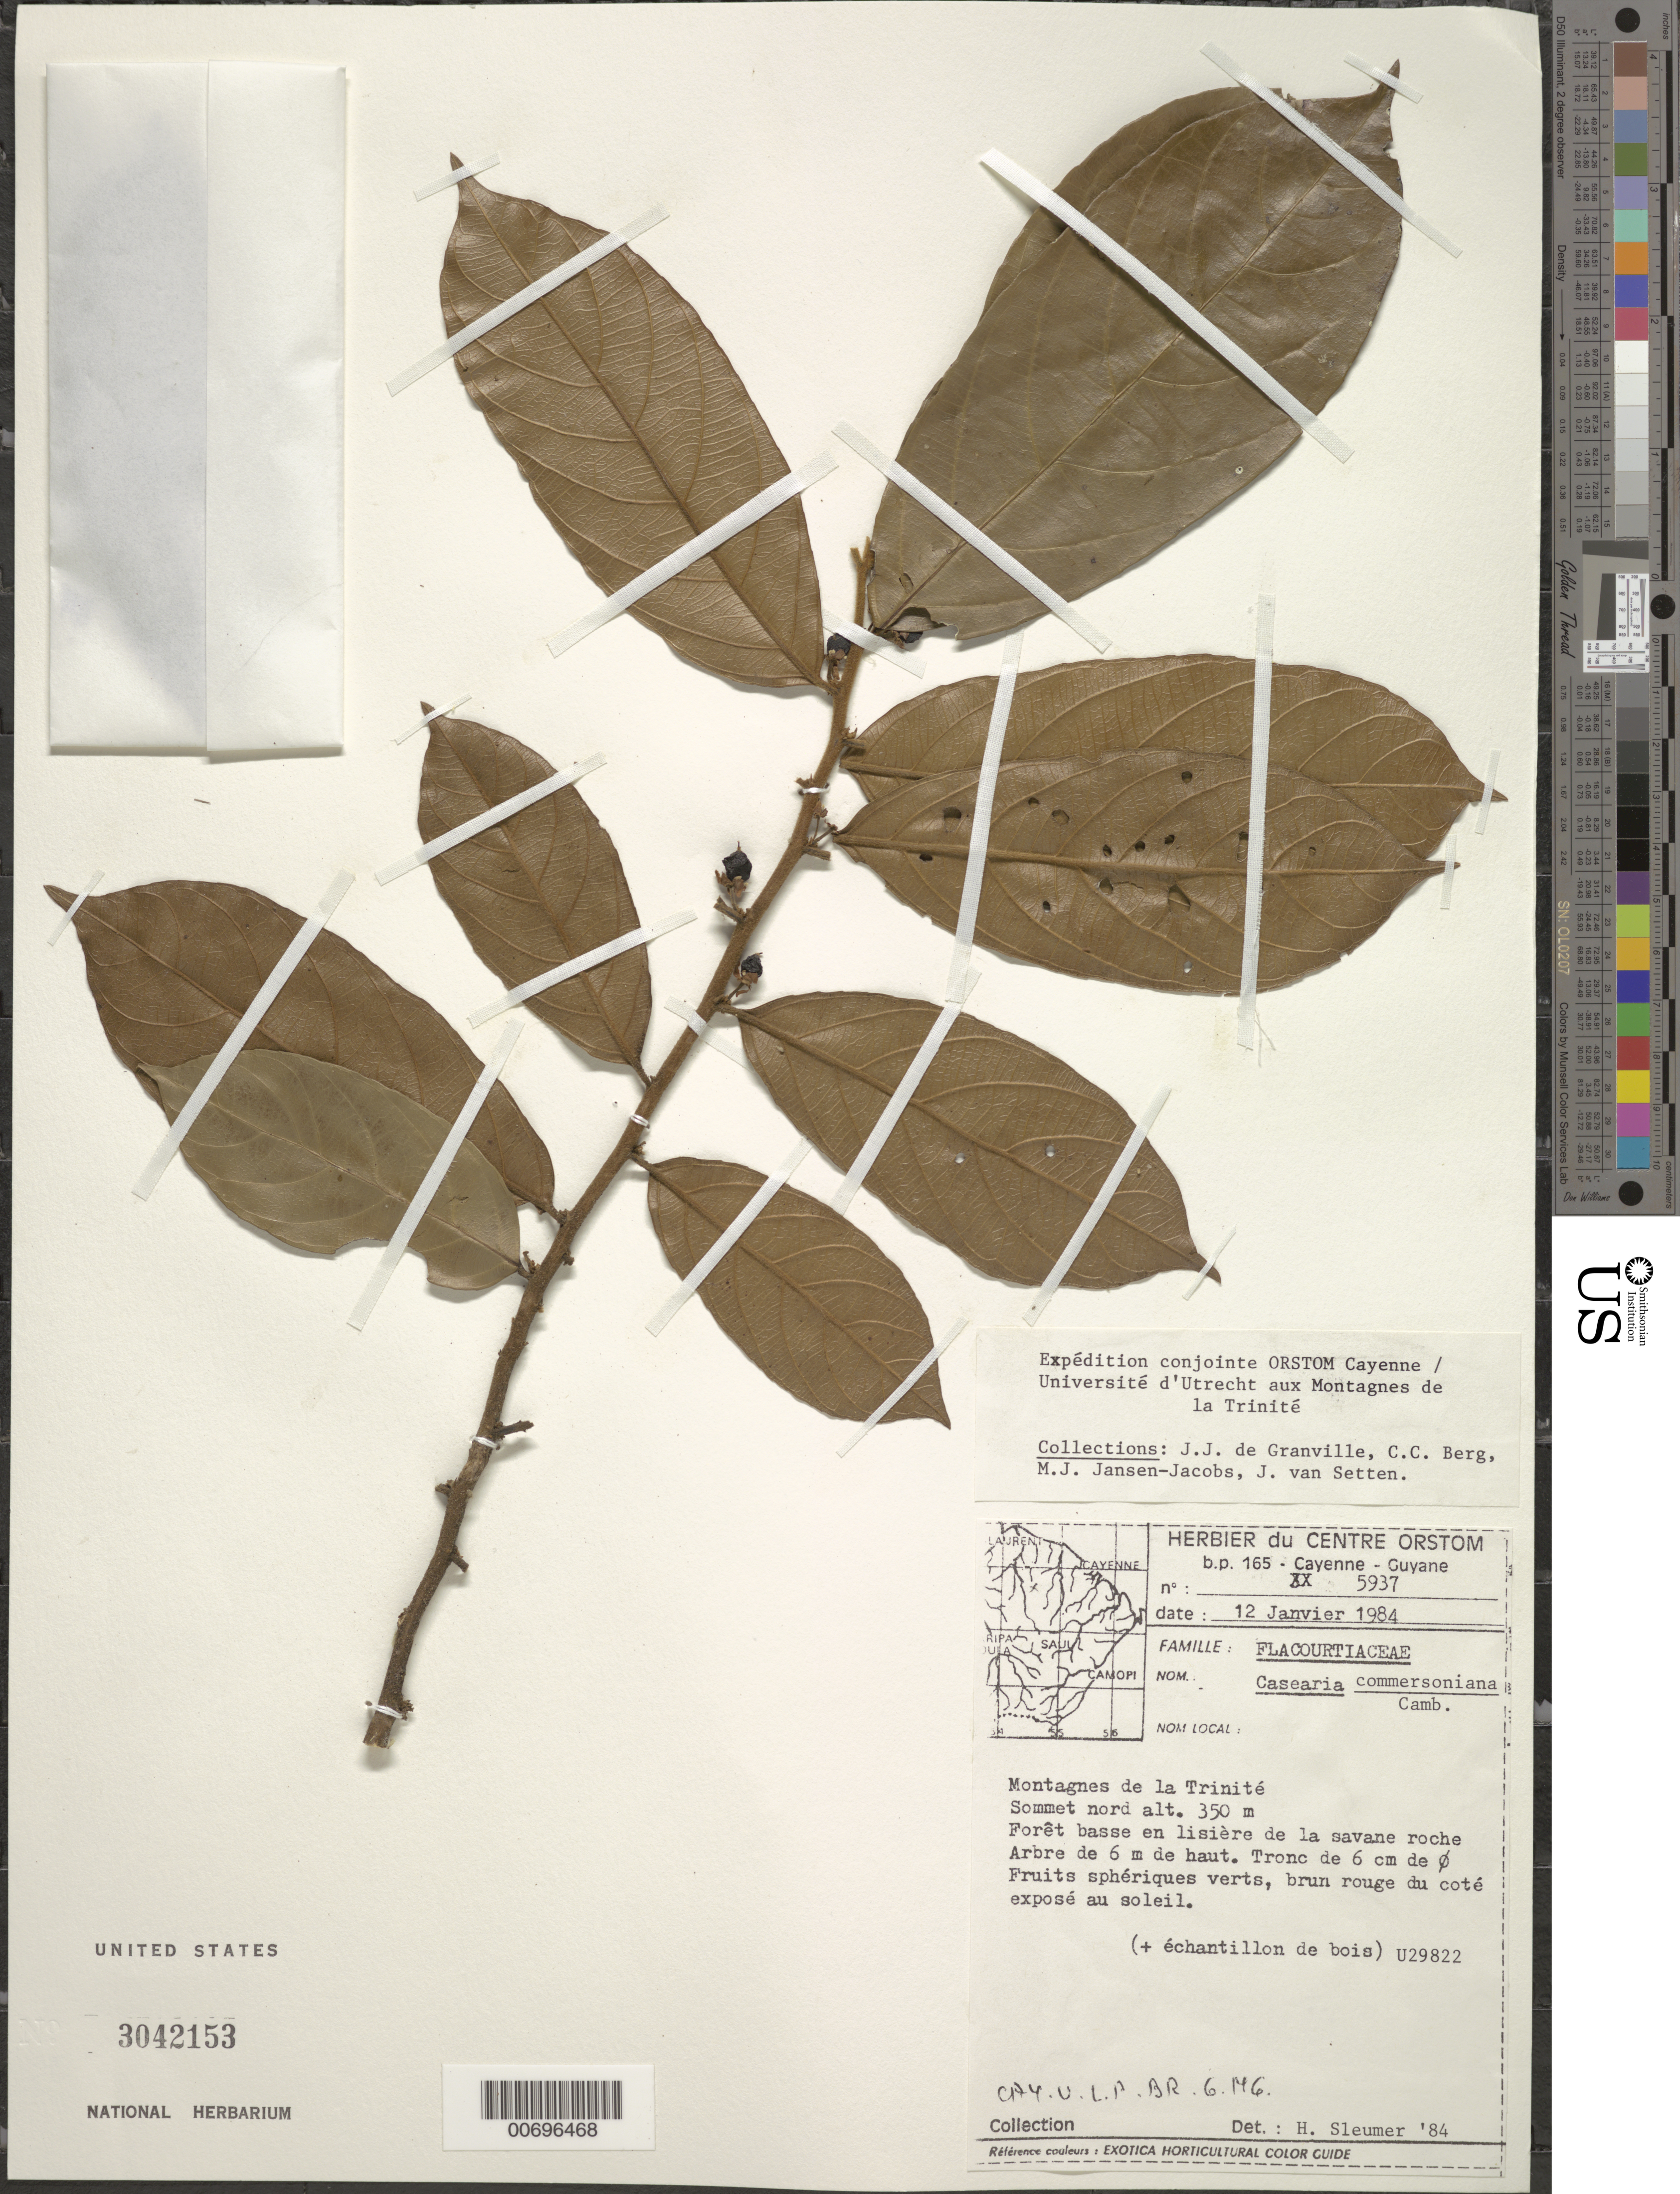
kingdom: Plantae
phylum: Tracheophyta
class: Magnoliopsida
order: Malpighiales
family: Salicaceae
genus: Piparea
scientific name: Piparea dentata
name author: Aubl.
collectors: J.-J. de Granville, C. C. Berg, M. J. Jansen-Jacobs & J. van Setten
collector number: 5937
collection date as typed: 12-Jan-84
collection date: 1984-01-12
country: French Guiana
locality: Montagnes de la Trinité, sommet Nord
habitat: Forêt basse en lisière de la savane roche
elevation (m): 350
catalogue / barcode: US 3042153